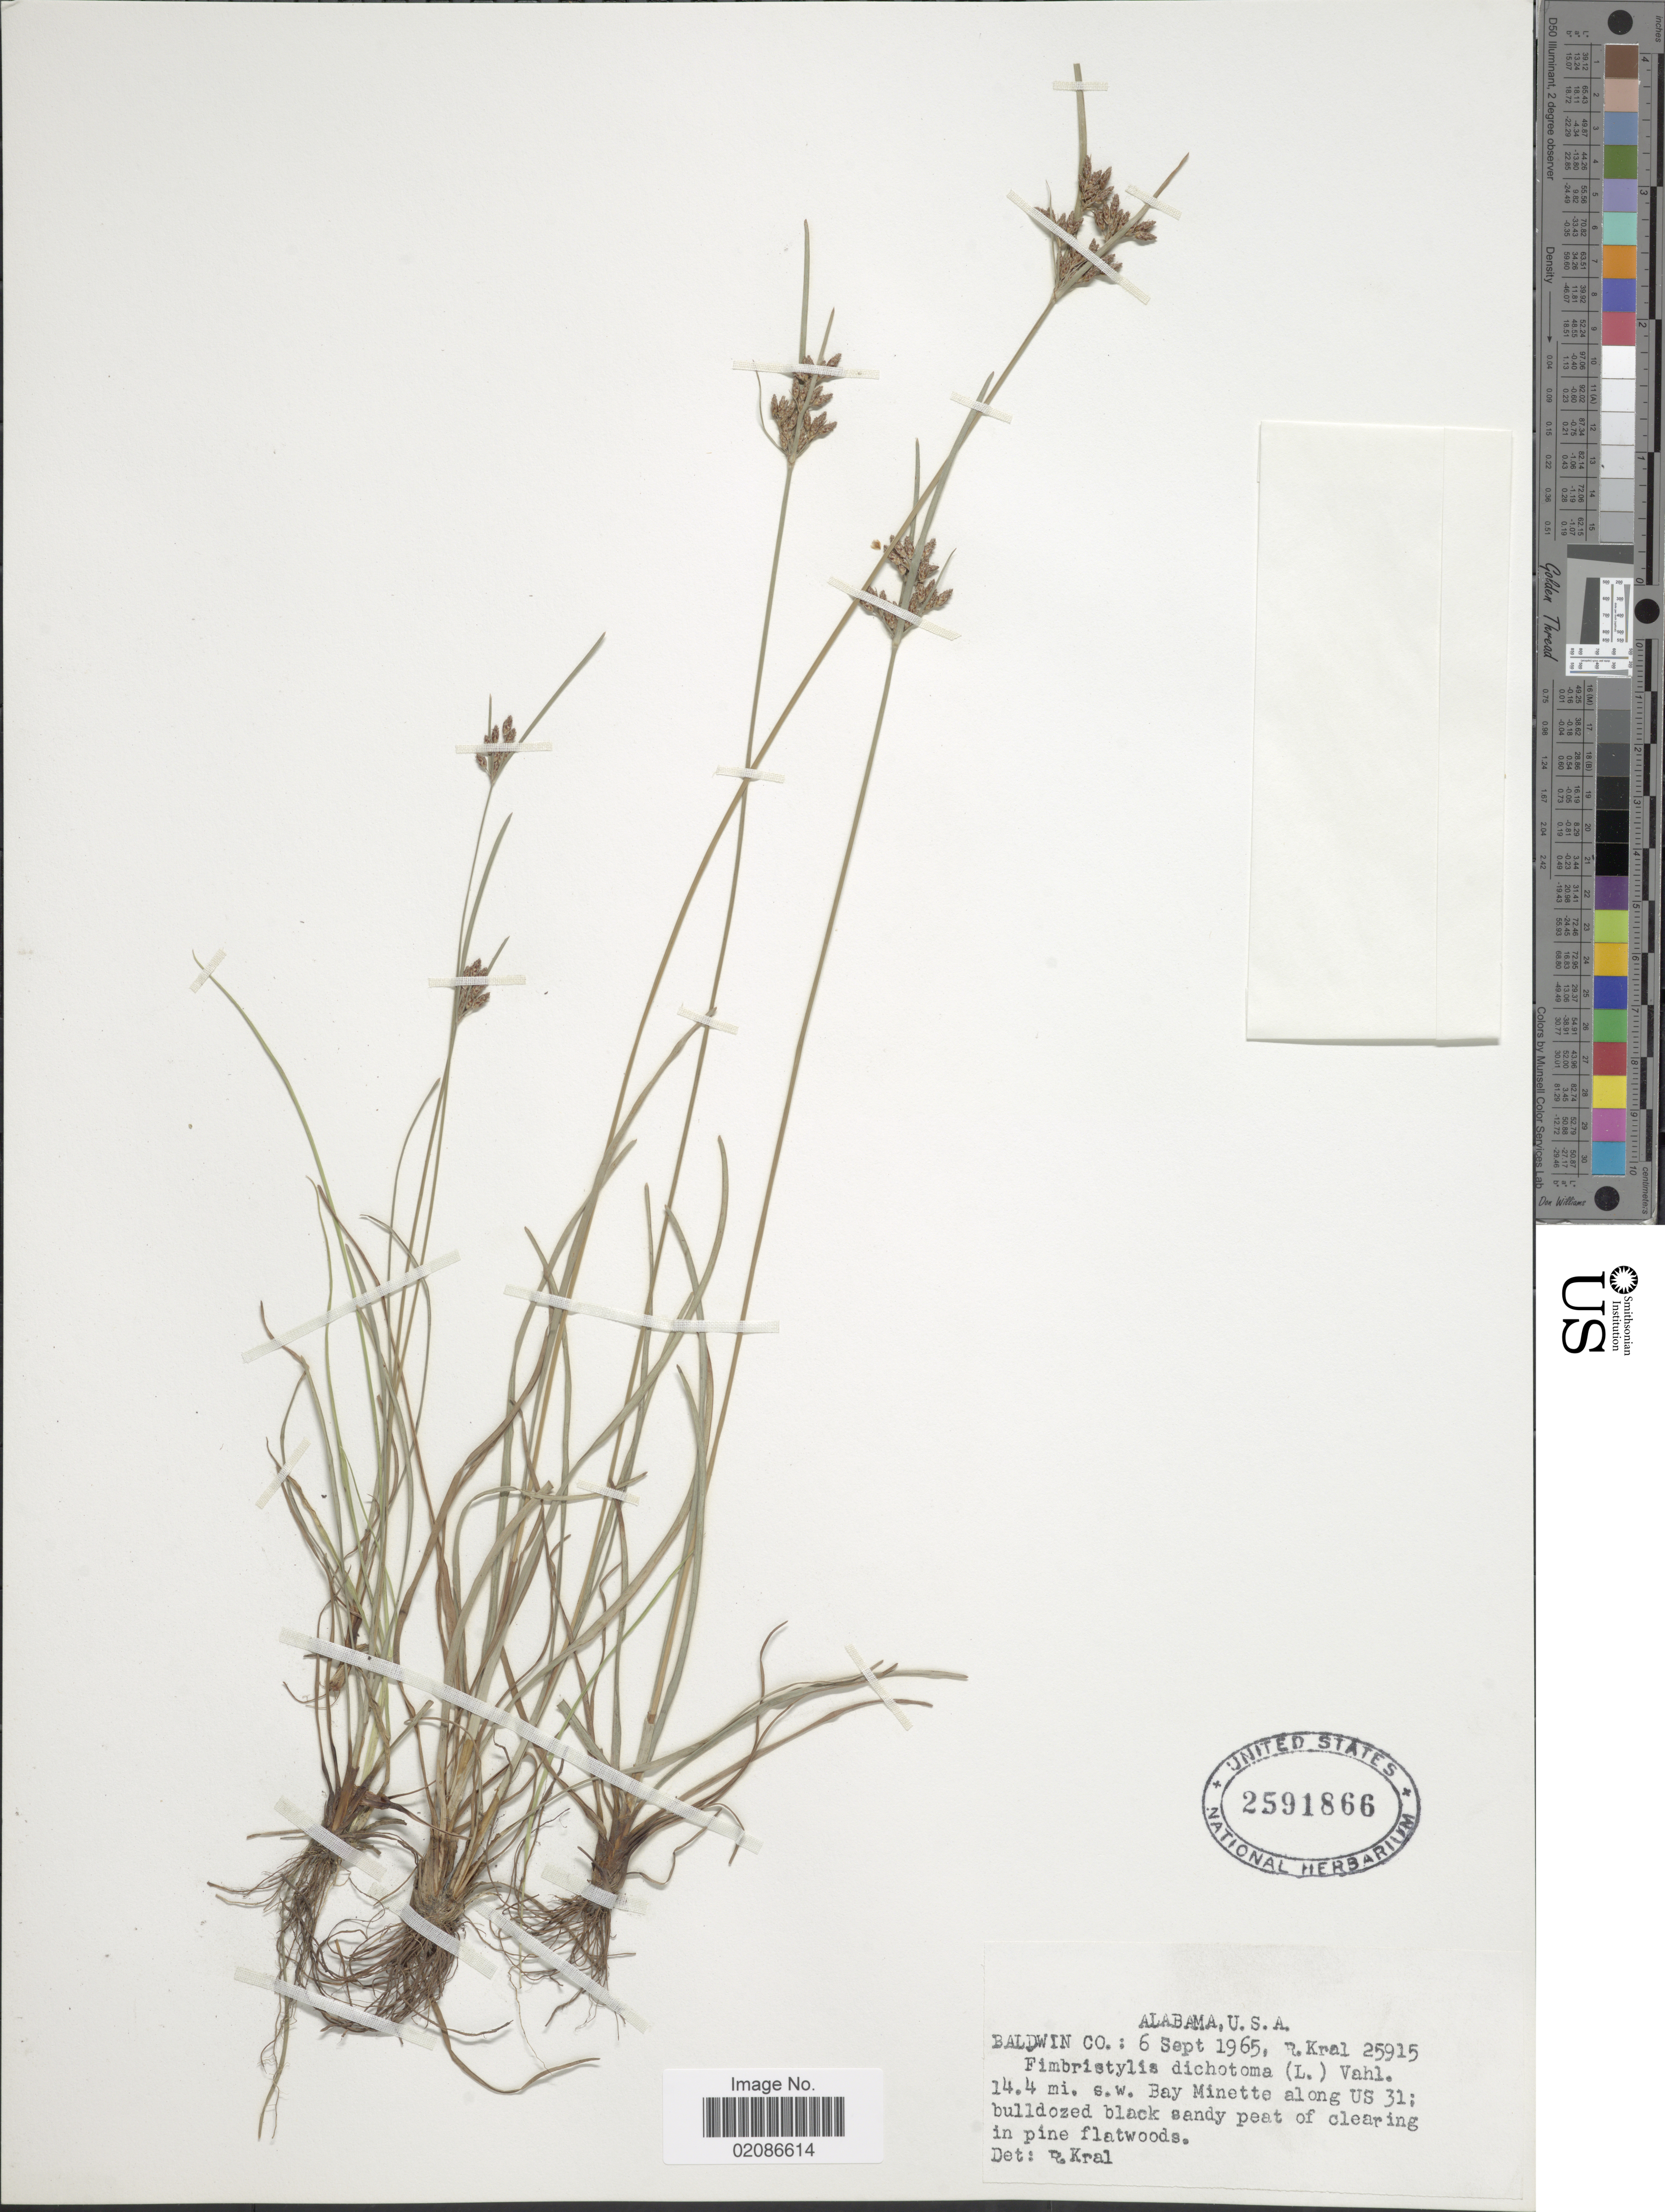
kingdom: Plantae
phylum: Tracheophyta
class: Liliopsida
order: Poales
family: Cyperaceae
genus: Fimbristylis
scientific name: Fimbristylis dichotoma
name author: (L.) Vahl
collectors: R. Kral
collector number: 25915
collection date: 1965-09-06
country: United States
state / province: Alabama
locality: U.S.A. Baldwin Co.: 14.4 mi. s.w. Bay Minette along US 31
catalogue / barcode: US 2591866